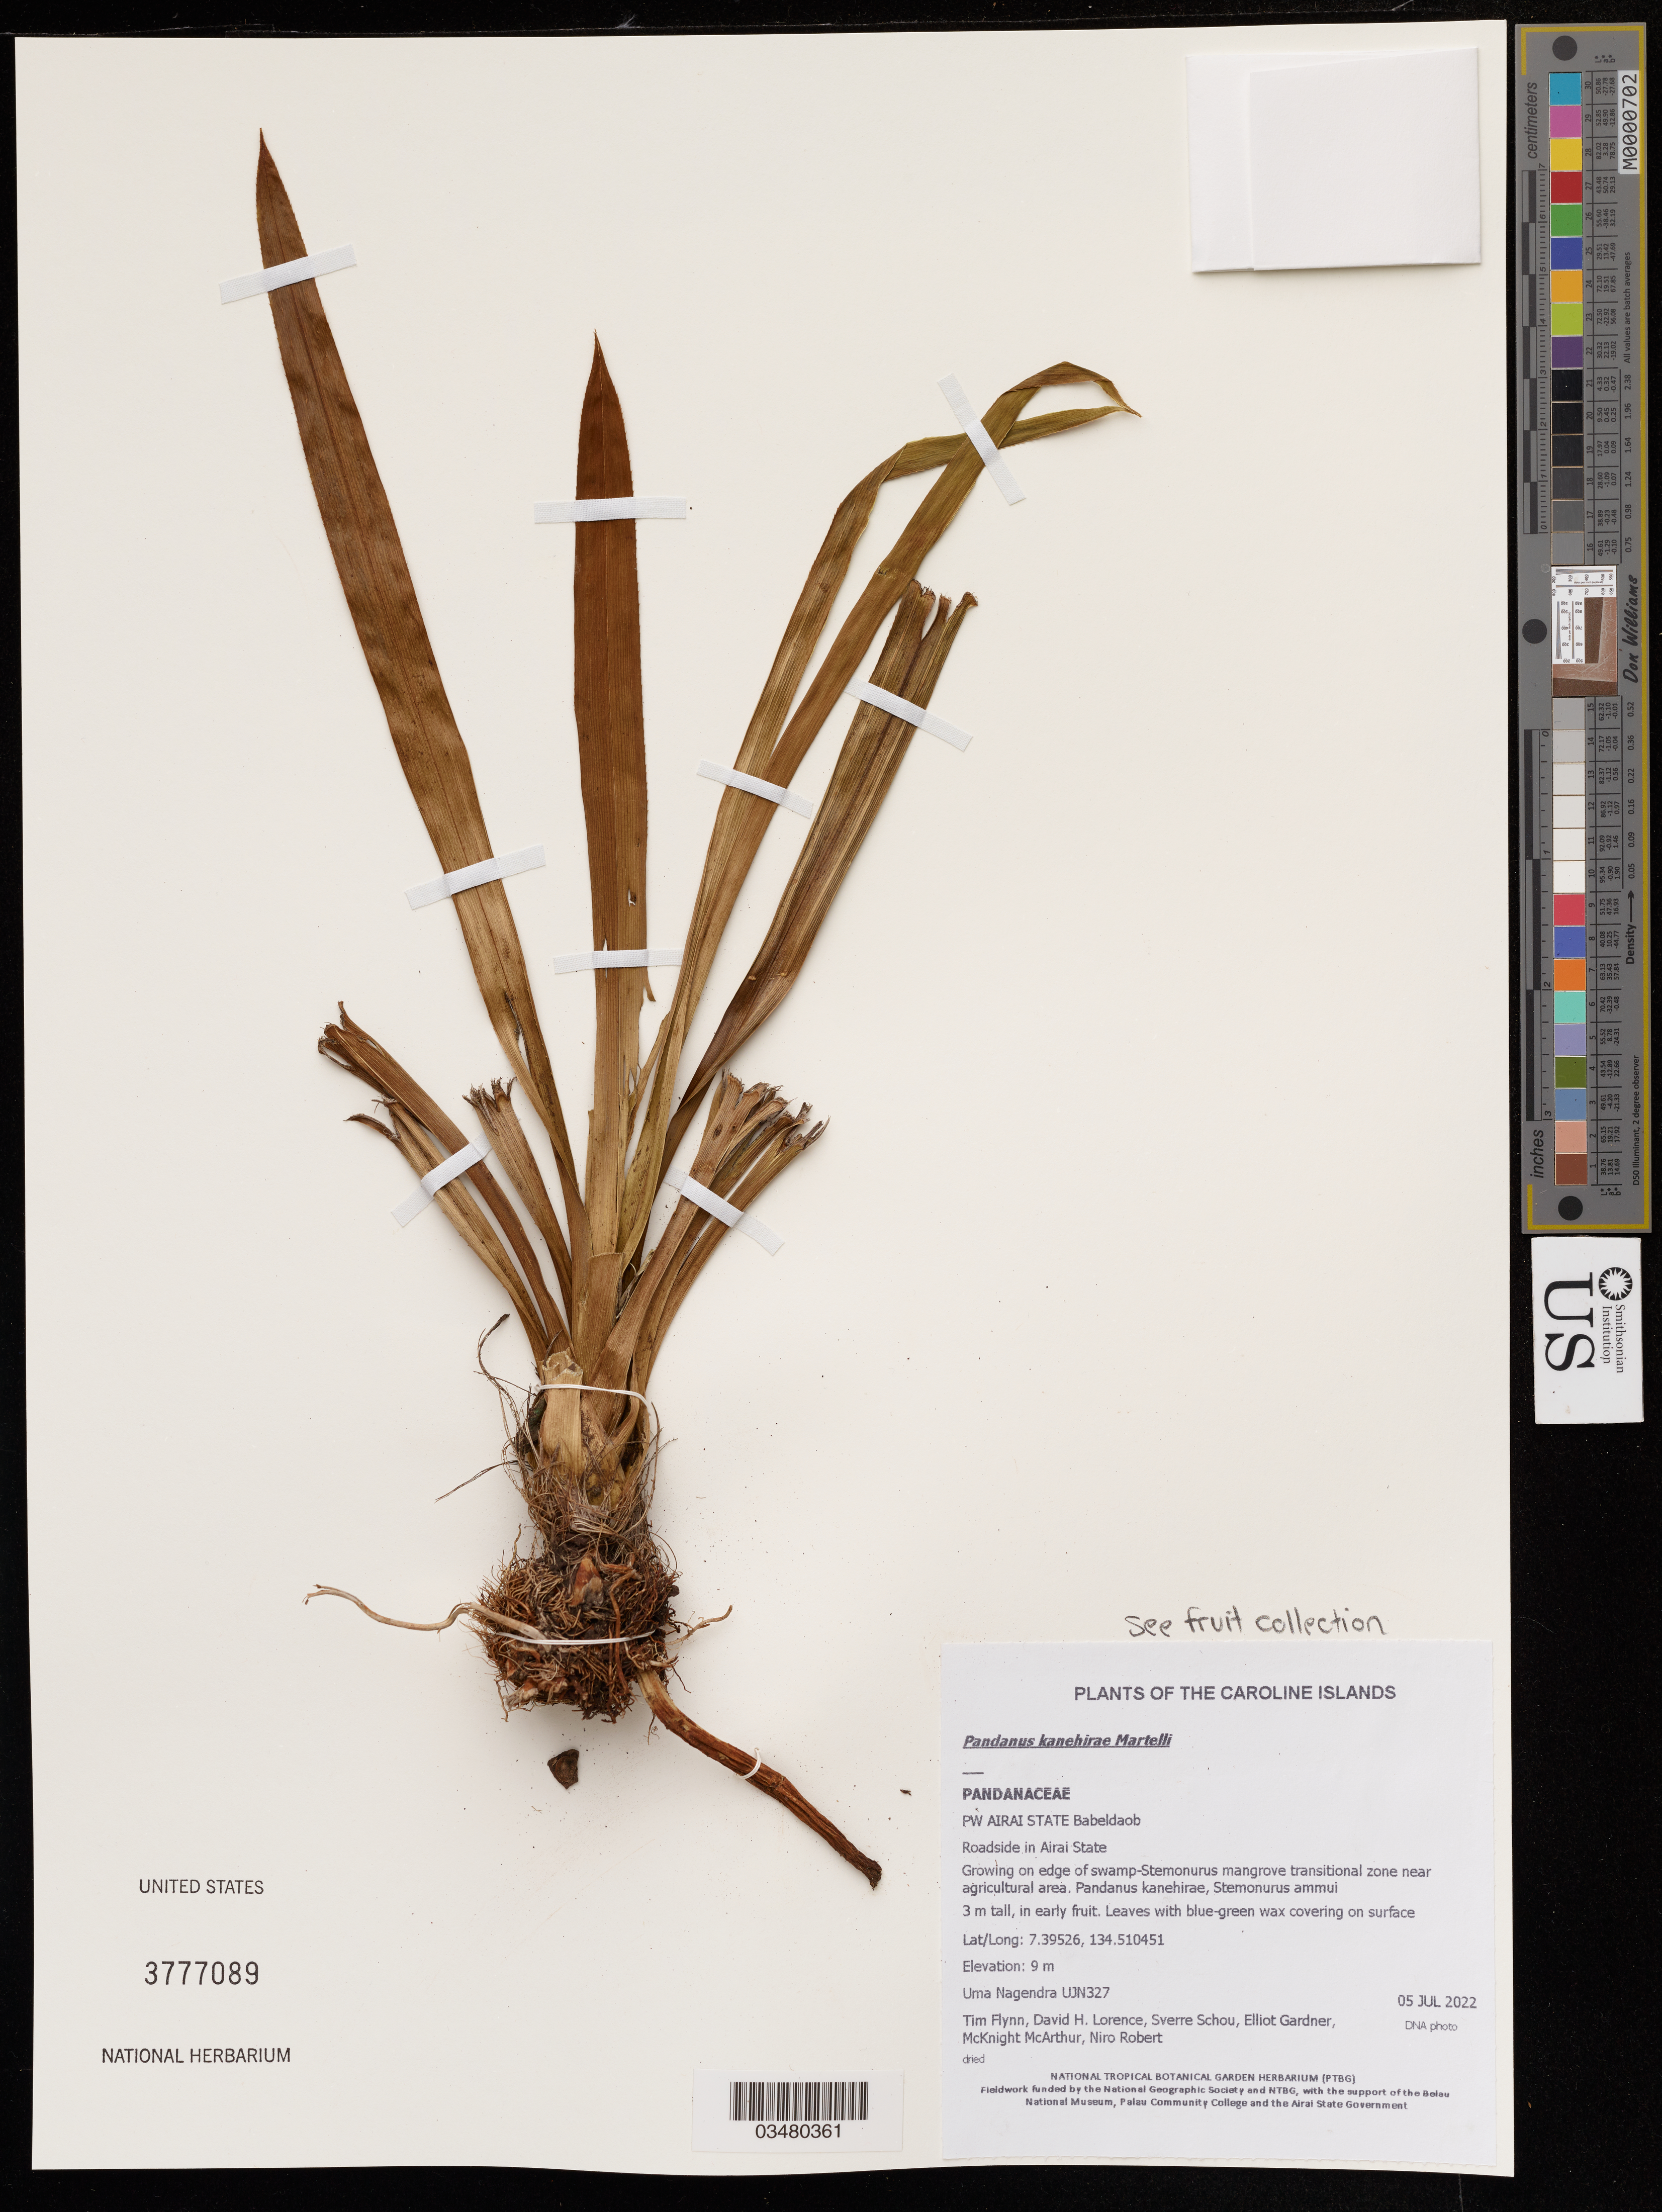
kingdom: Plantae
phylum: Tracheophyta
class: Liliopsida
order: Pandanales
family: Pandanaceae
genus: Pandanus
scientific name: Pandanus kanehirae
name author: Martelli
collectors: U. Nagendra, T. W. Flynn, E. Gardner, D. Lorence & S. Schou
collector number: UJN327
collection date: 2022-07-05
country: Palau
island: Babeldaob [Babelthuap]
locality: Airai State, Babeldaob, roadside, on edge of swamp near agriculatural area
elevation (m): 9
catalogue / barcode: US 3777089